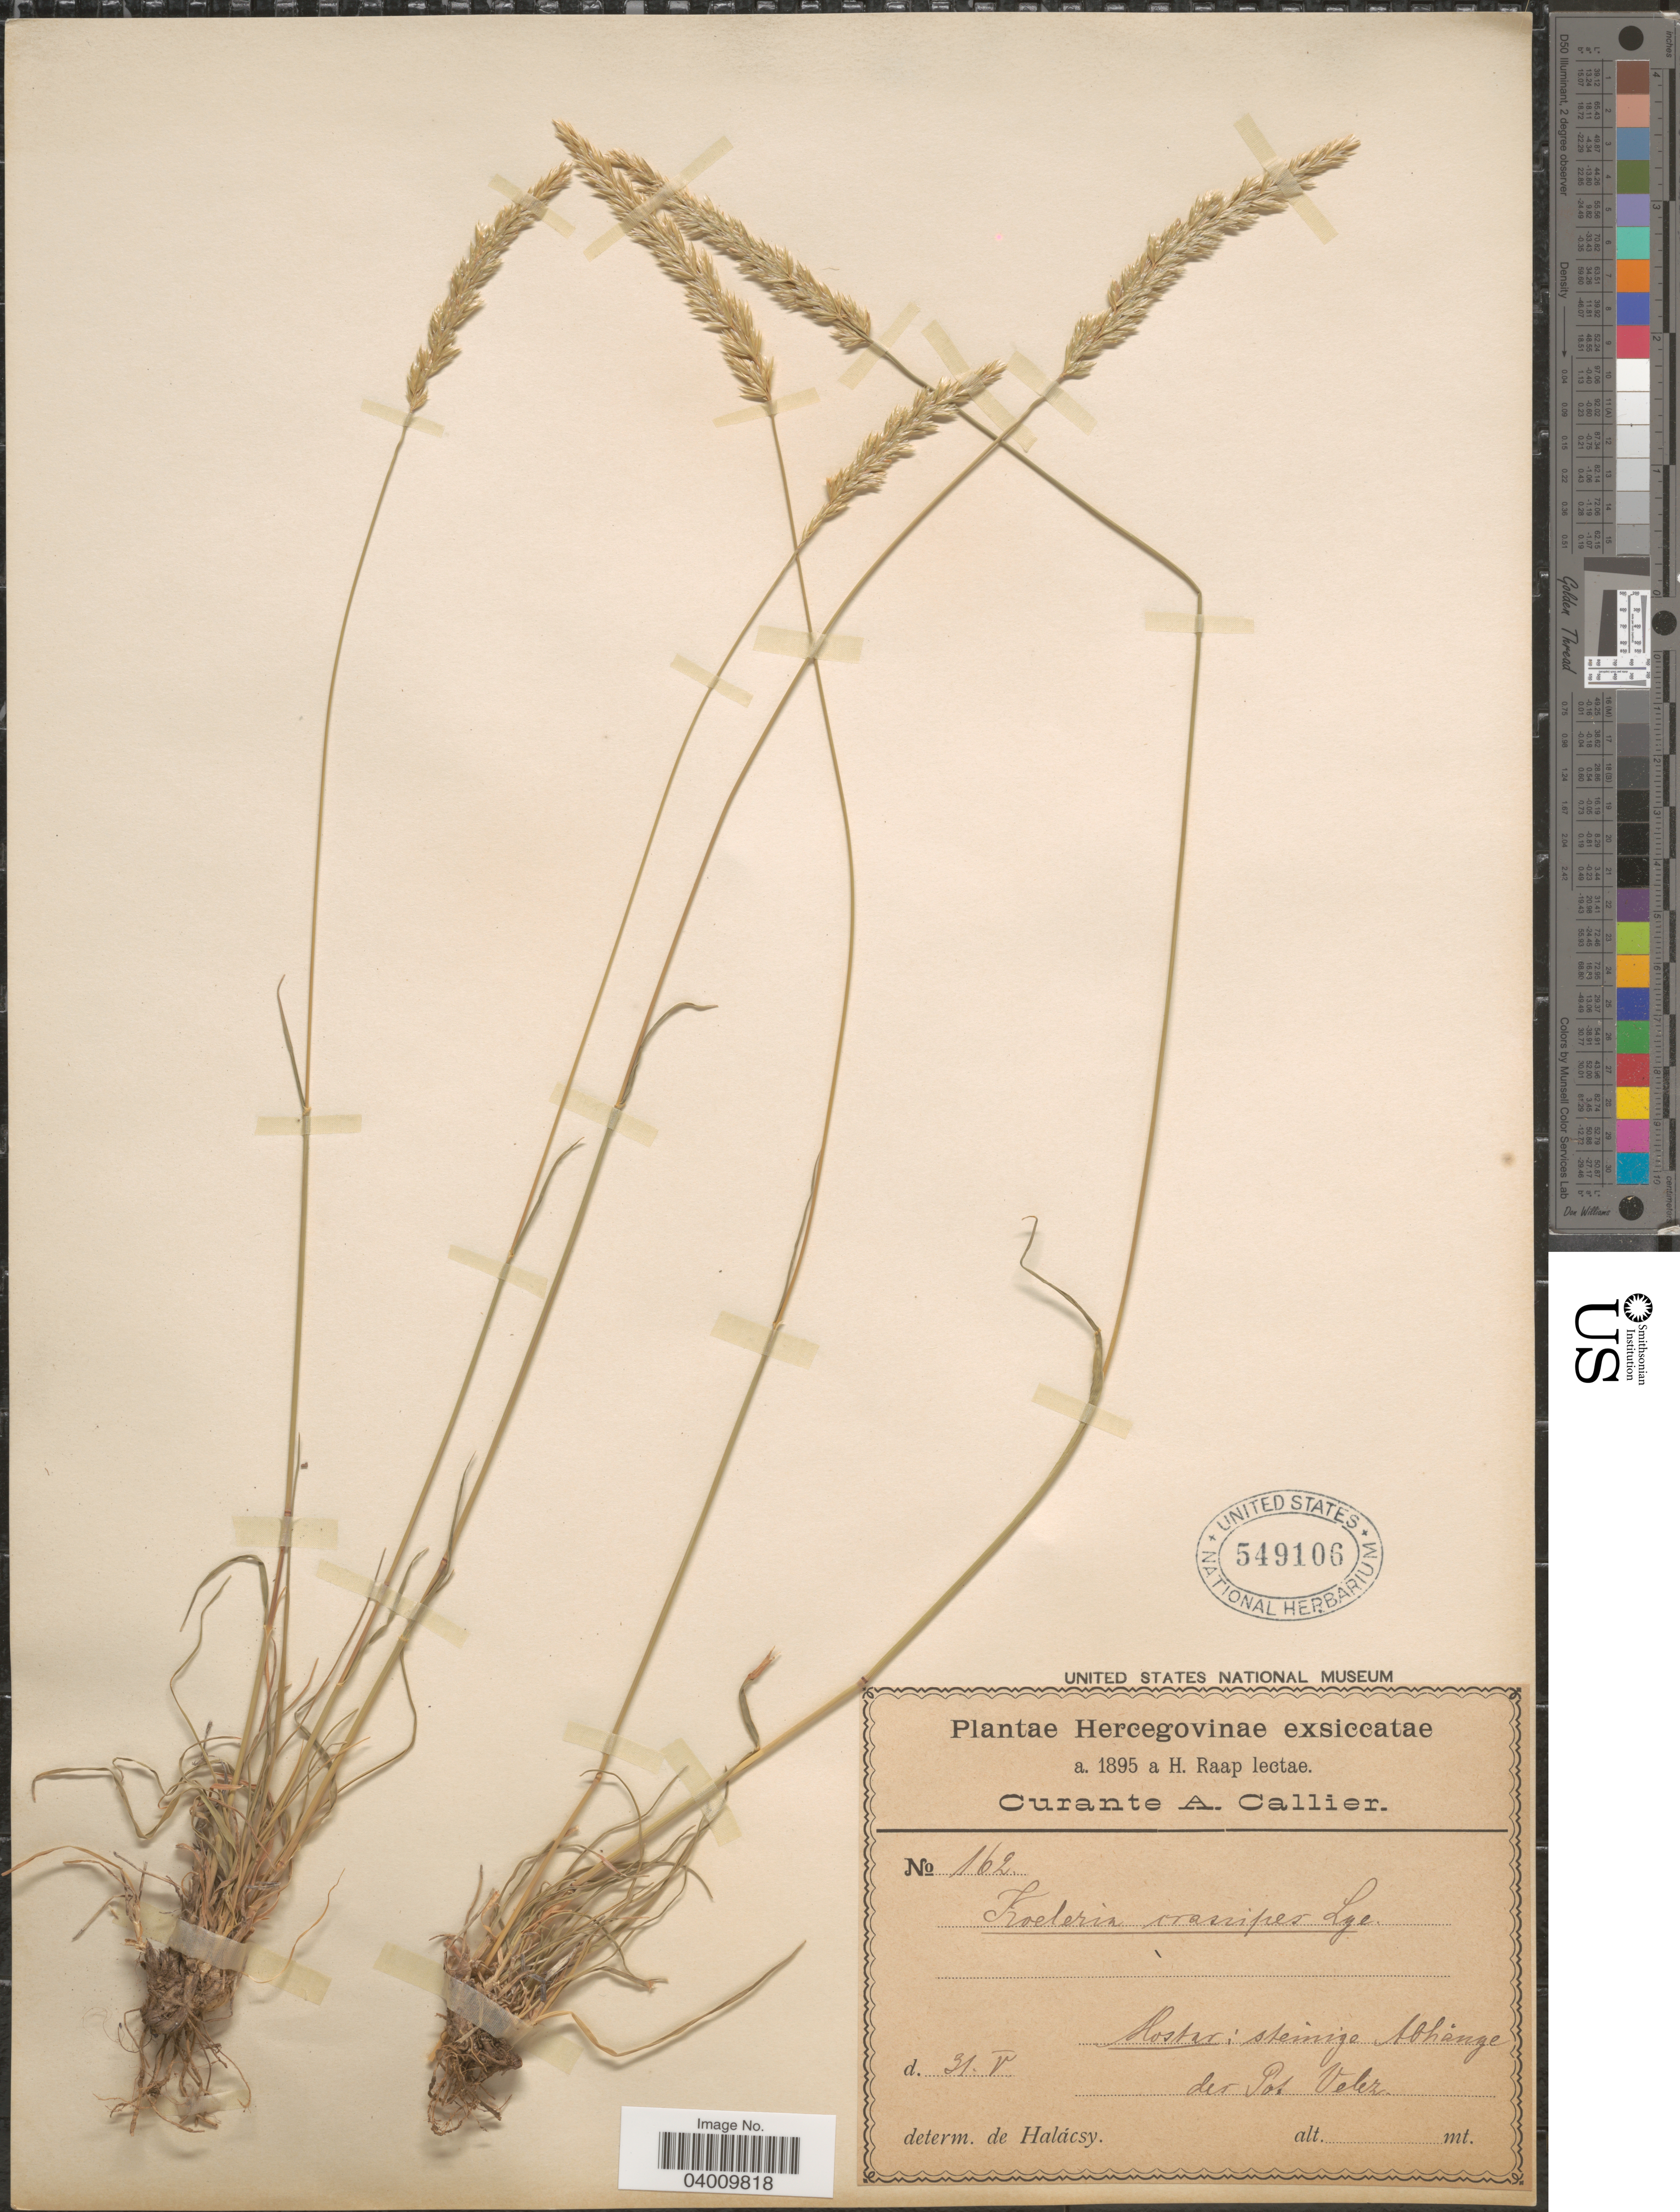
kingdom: Plantae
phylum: Tracheophyta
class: Liliopsida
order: Poales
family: Poaceae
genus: Koeleria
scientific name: Koeleria crassipes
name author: Lange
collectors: H. Raap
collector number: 162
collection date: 1895-05-31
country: Bosnia and Herzegovina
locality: Hercegovinae. Mostar: steinige Abhänge der Pos Velez [interpreted].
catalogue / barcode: US 549106